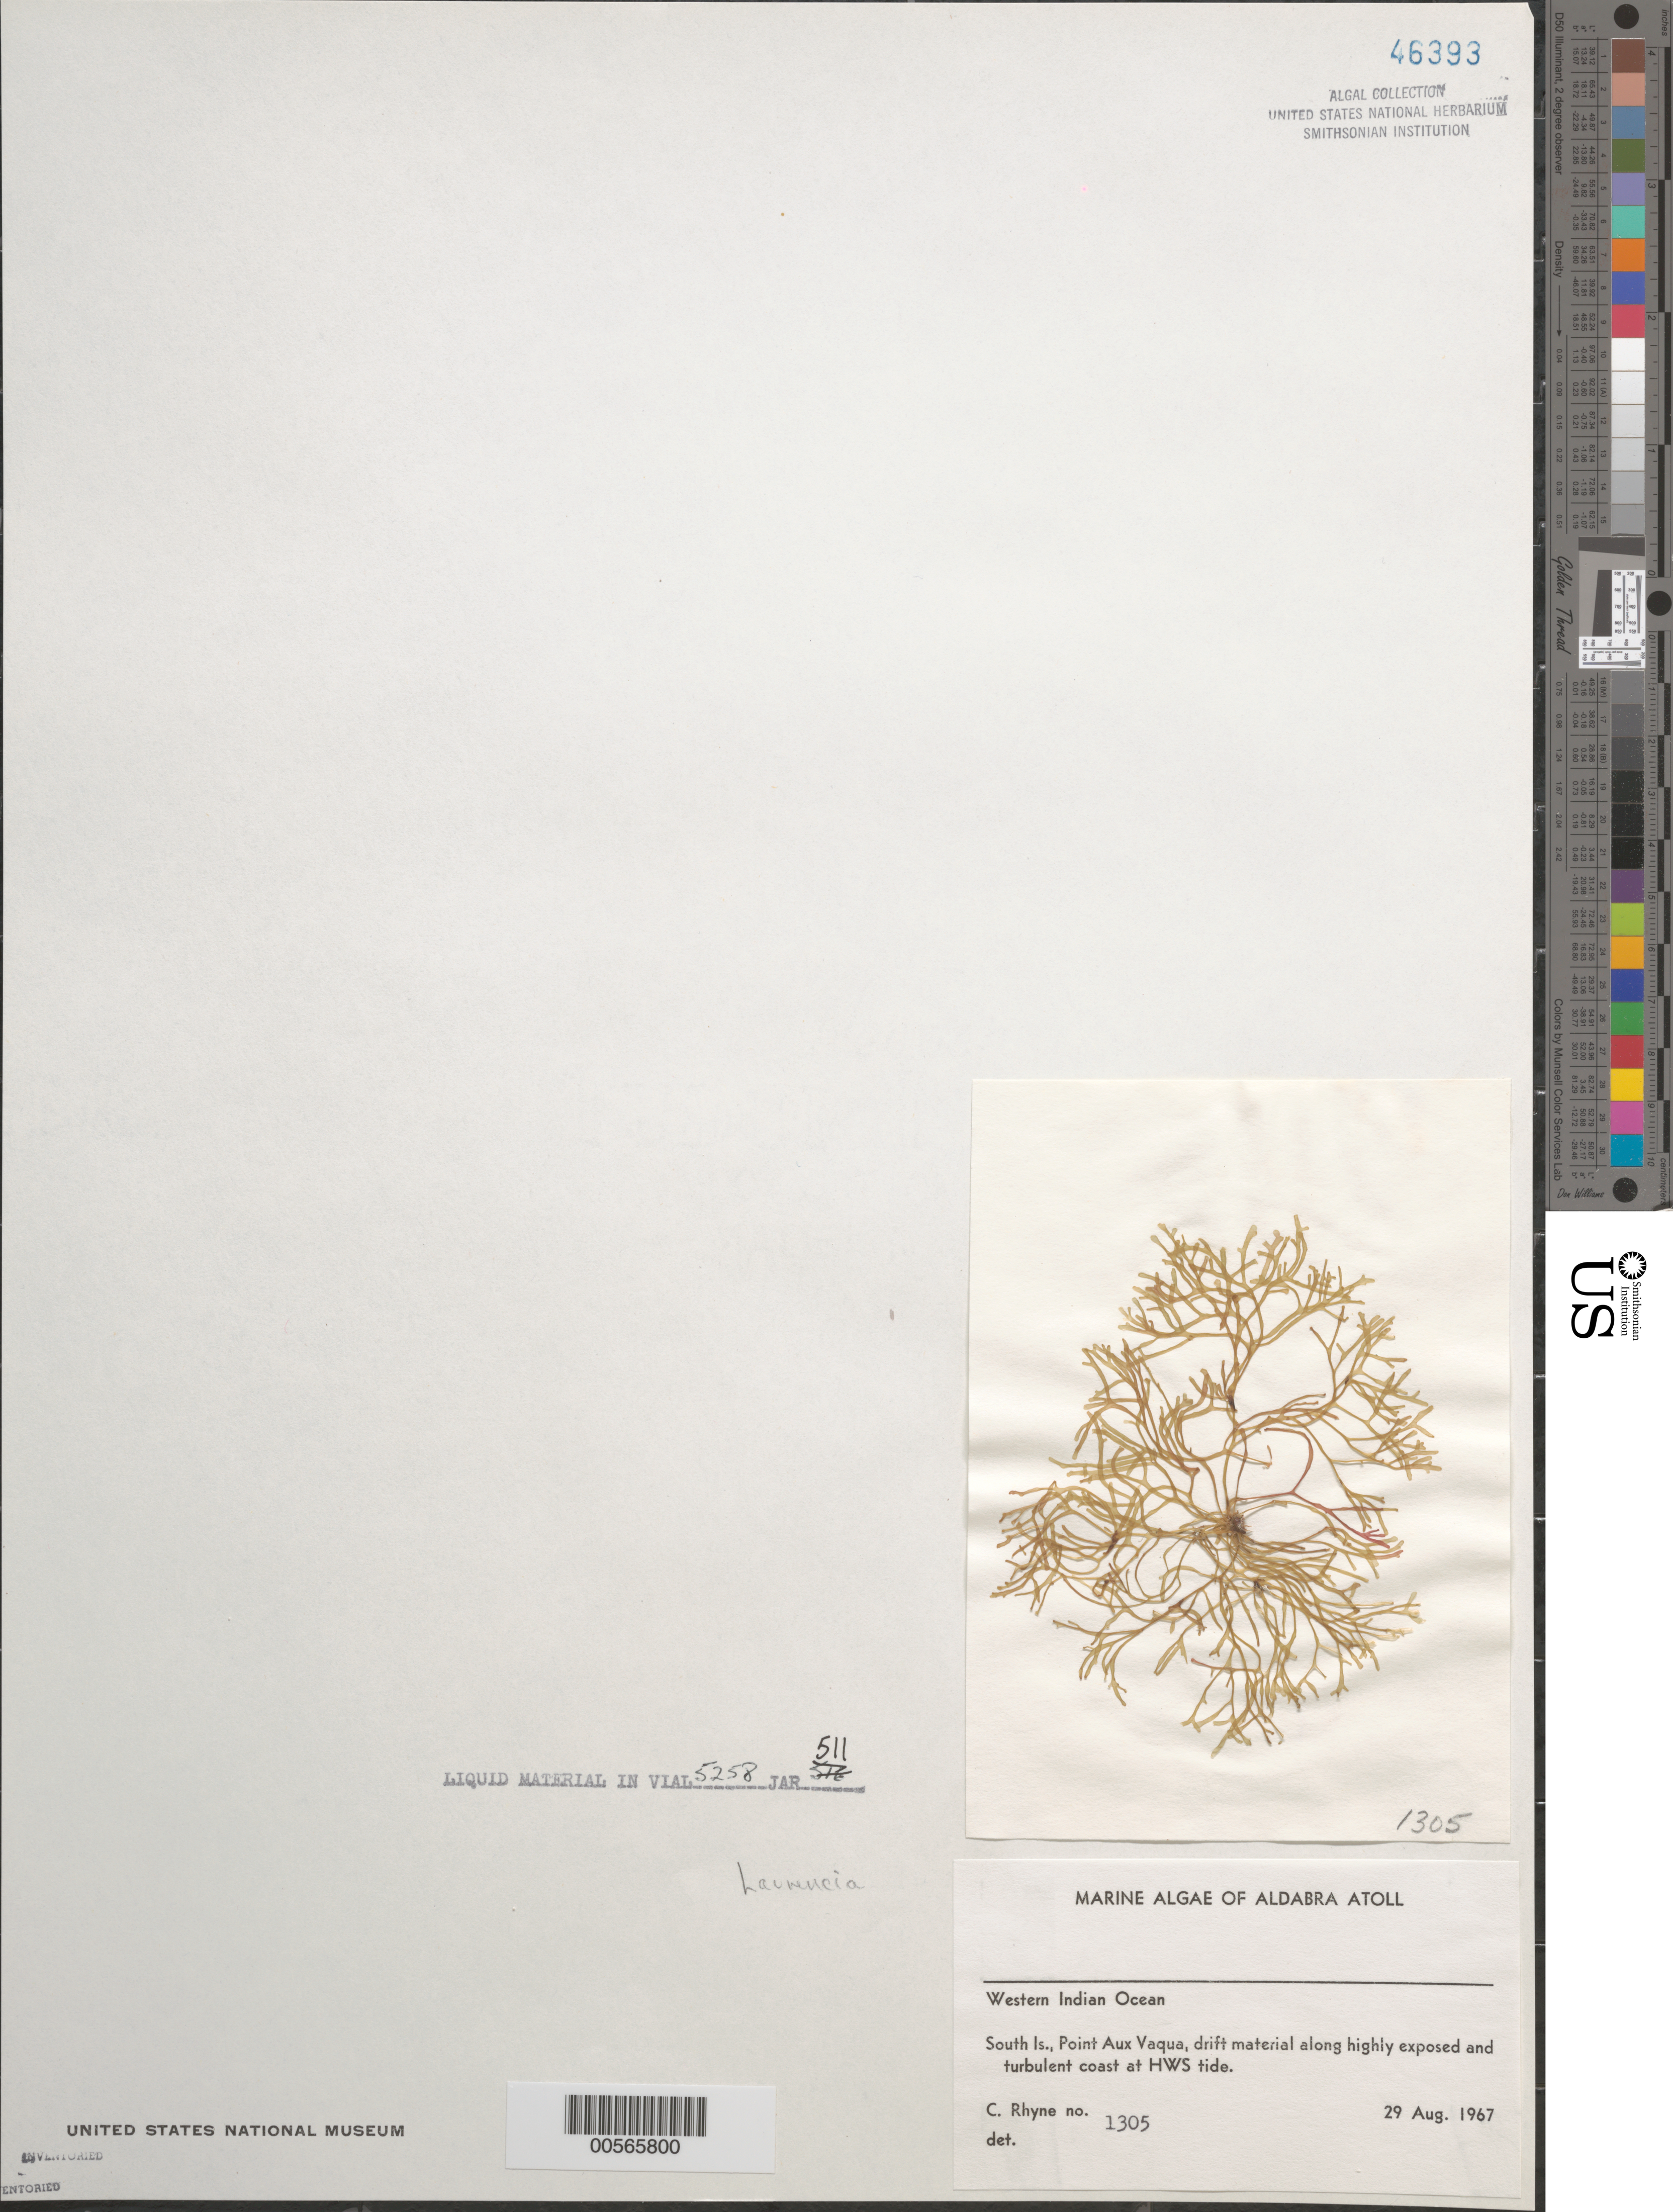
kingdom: Plantae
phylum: Rhodophyta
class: Florideophyceae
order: Ceramiales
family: Rhodomelaceae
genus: Laurencia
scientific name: Laurencia sp.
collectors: C. Rhyne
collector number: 1305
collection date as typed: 29 Aug 1967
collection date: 1967-08-29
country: Seychelles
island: Aldabra Atoll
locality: Point aux Vaqua, South Islet.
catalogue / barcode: US 46393